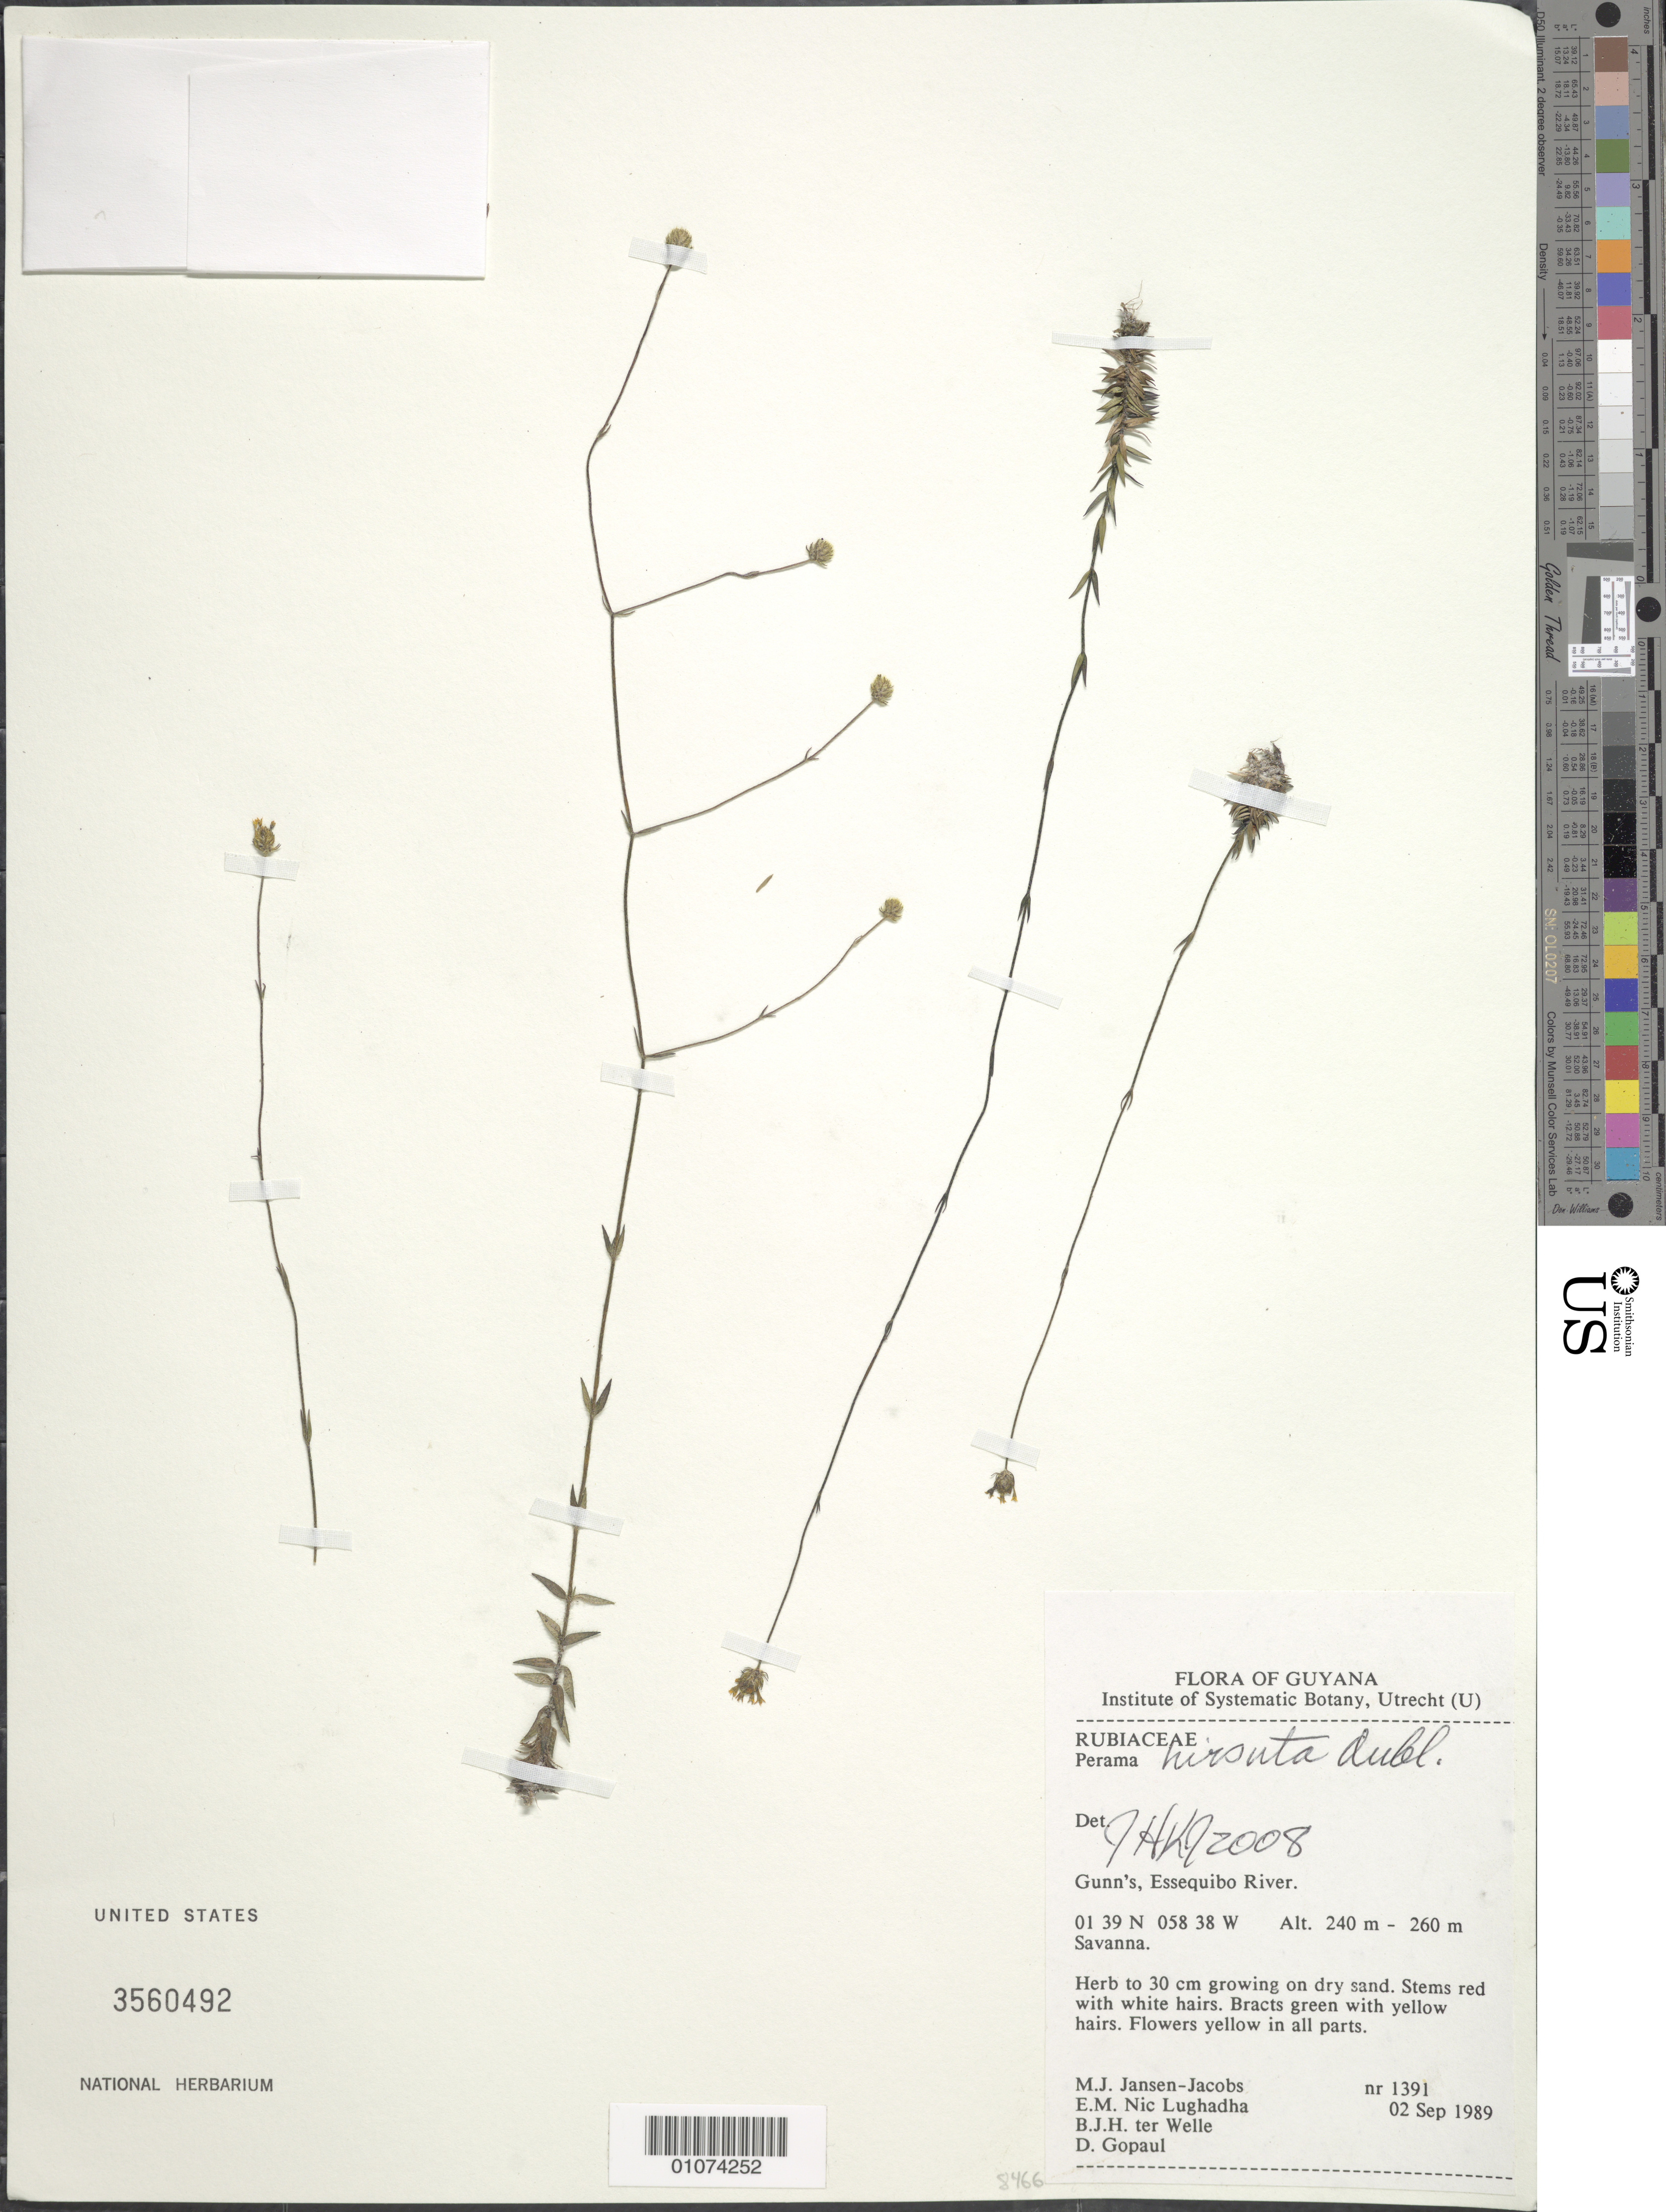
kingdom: Plantae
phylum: Tracheophyta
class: Magnoliopsida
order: Gentianales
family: Rubiaceae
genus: Perama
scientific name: Perama hirsuta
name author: Aubl.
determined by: Kirkbride, J. H.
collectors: M. J. Jansen-Jacobs, E. Nic Lughadha, B. Welle & D. Gopaul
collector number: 1391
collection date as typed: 2-Sep-89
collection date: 1989-09-02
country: Guyana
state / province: U. Takutu-U. Essequibo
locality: Gunn's, Essequibo River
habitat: Savanna; growing on dry sand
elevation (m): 240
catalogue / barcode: US 3560492